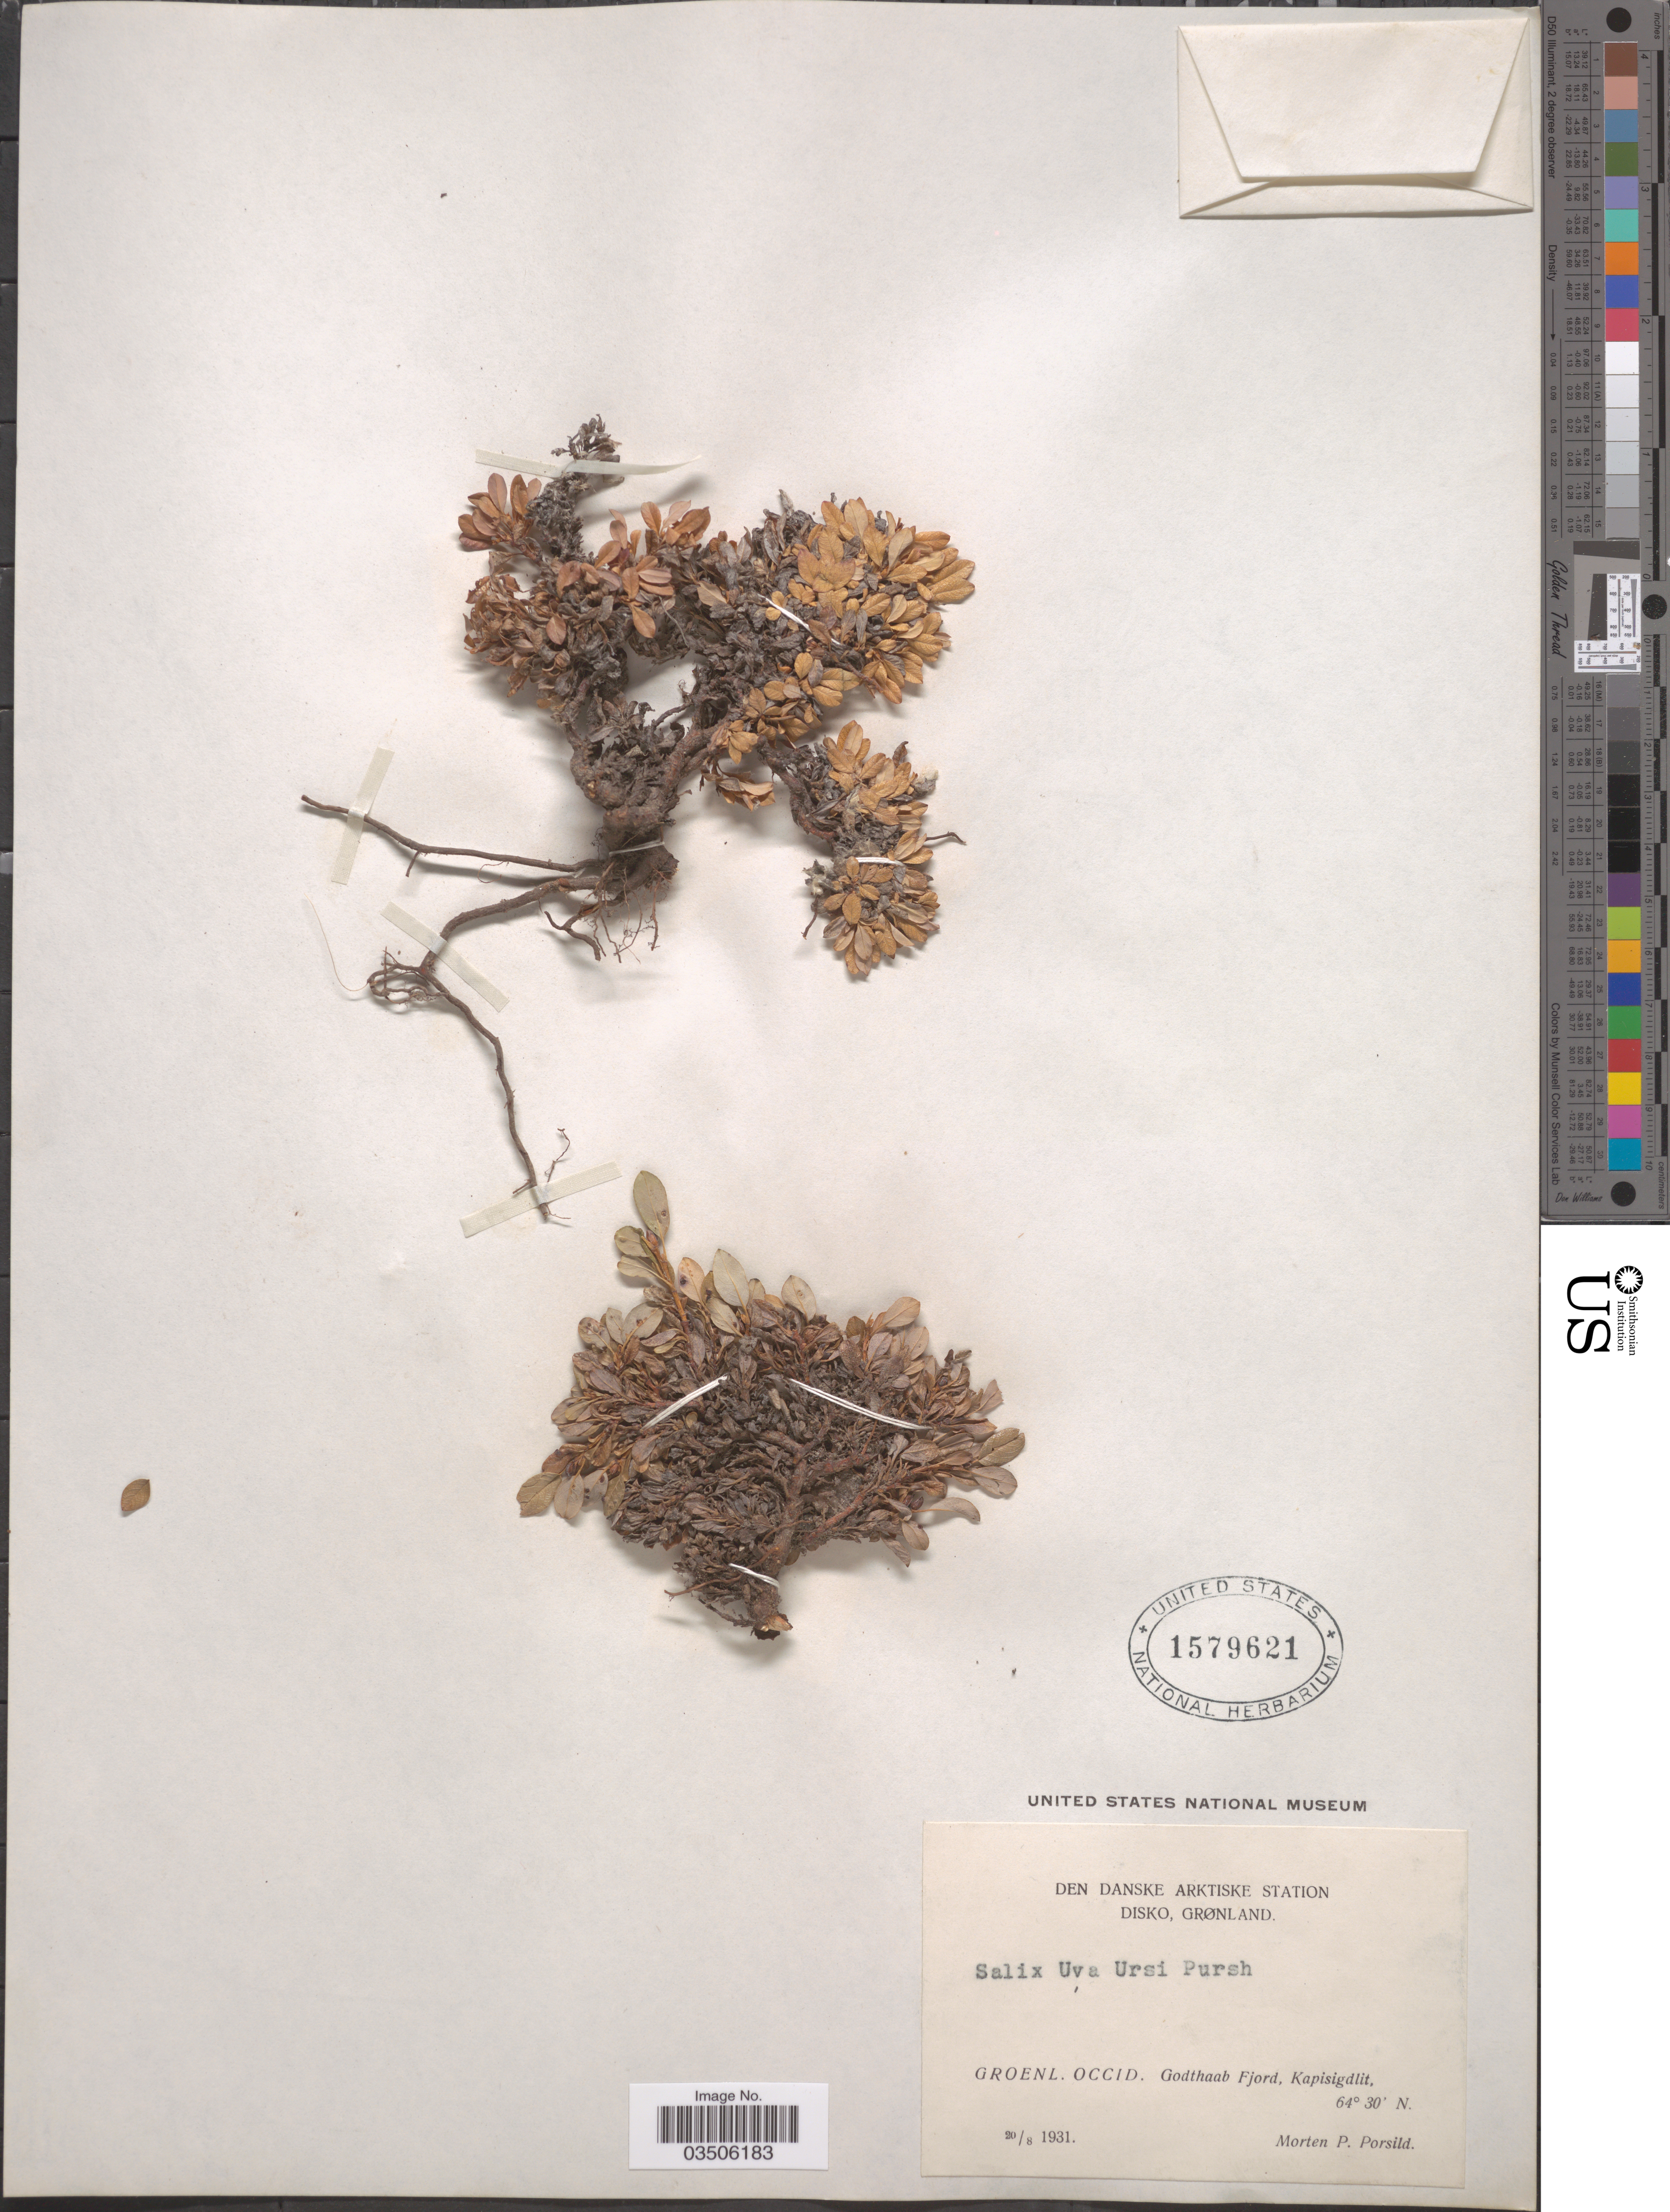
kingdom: Plantae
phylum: Tracheophyta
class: Magnoliopsida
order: Malpighiales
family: Salicaceae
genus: Salix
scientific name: Salix uva-ursi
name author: Pursh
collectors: M. P. Porsild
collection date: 1931-08-20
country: Greenland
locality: Den Danske Arktiske Station Disko [unsure placement] Groenl. Occid. Godthaab Fjord, Kapisigdlit.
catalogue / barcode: US 1579621